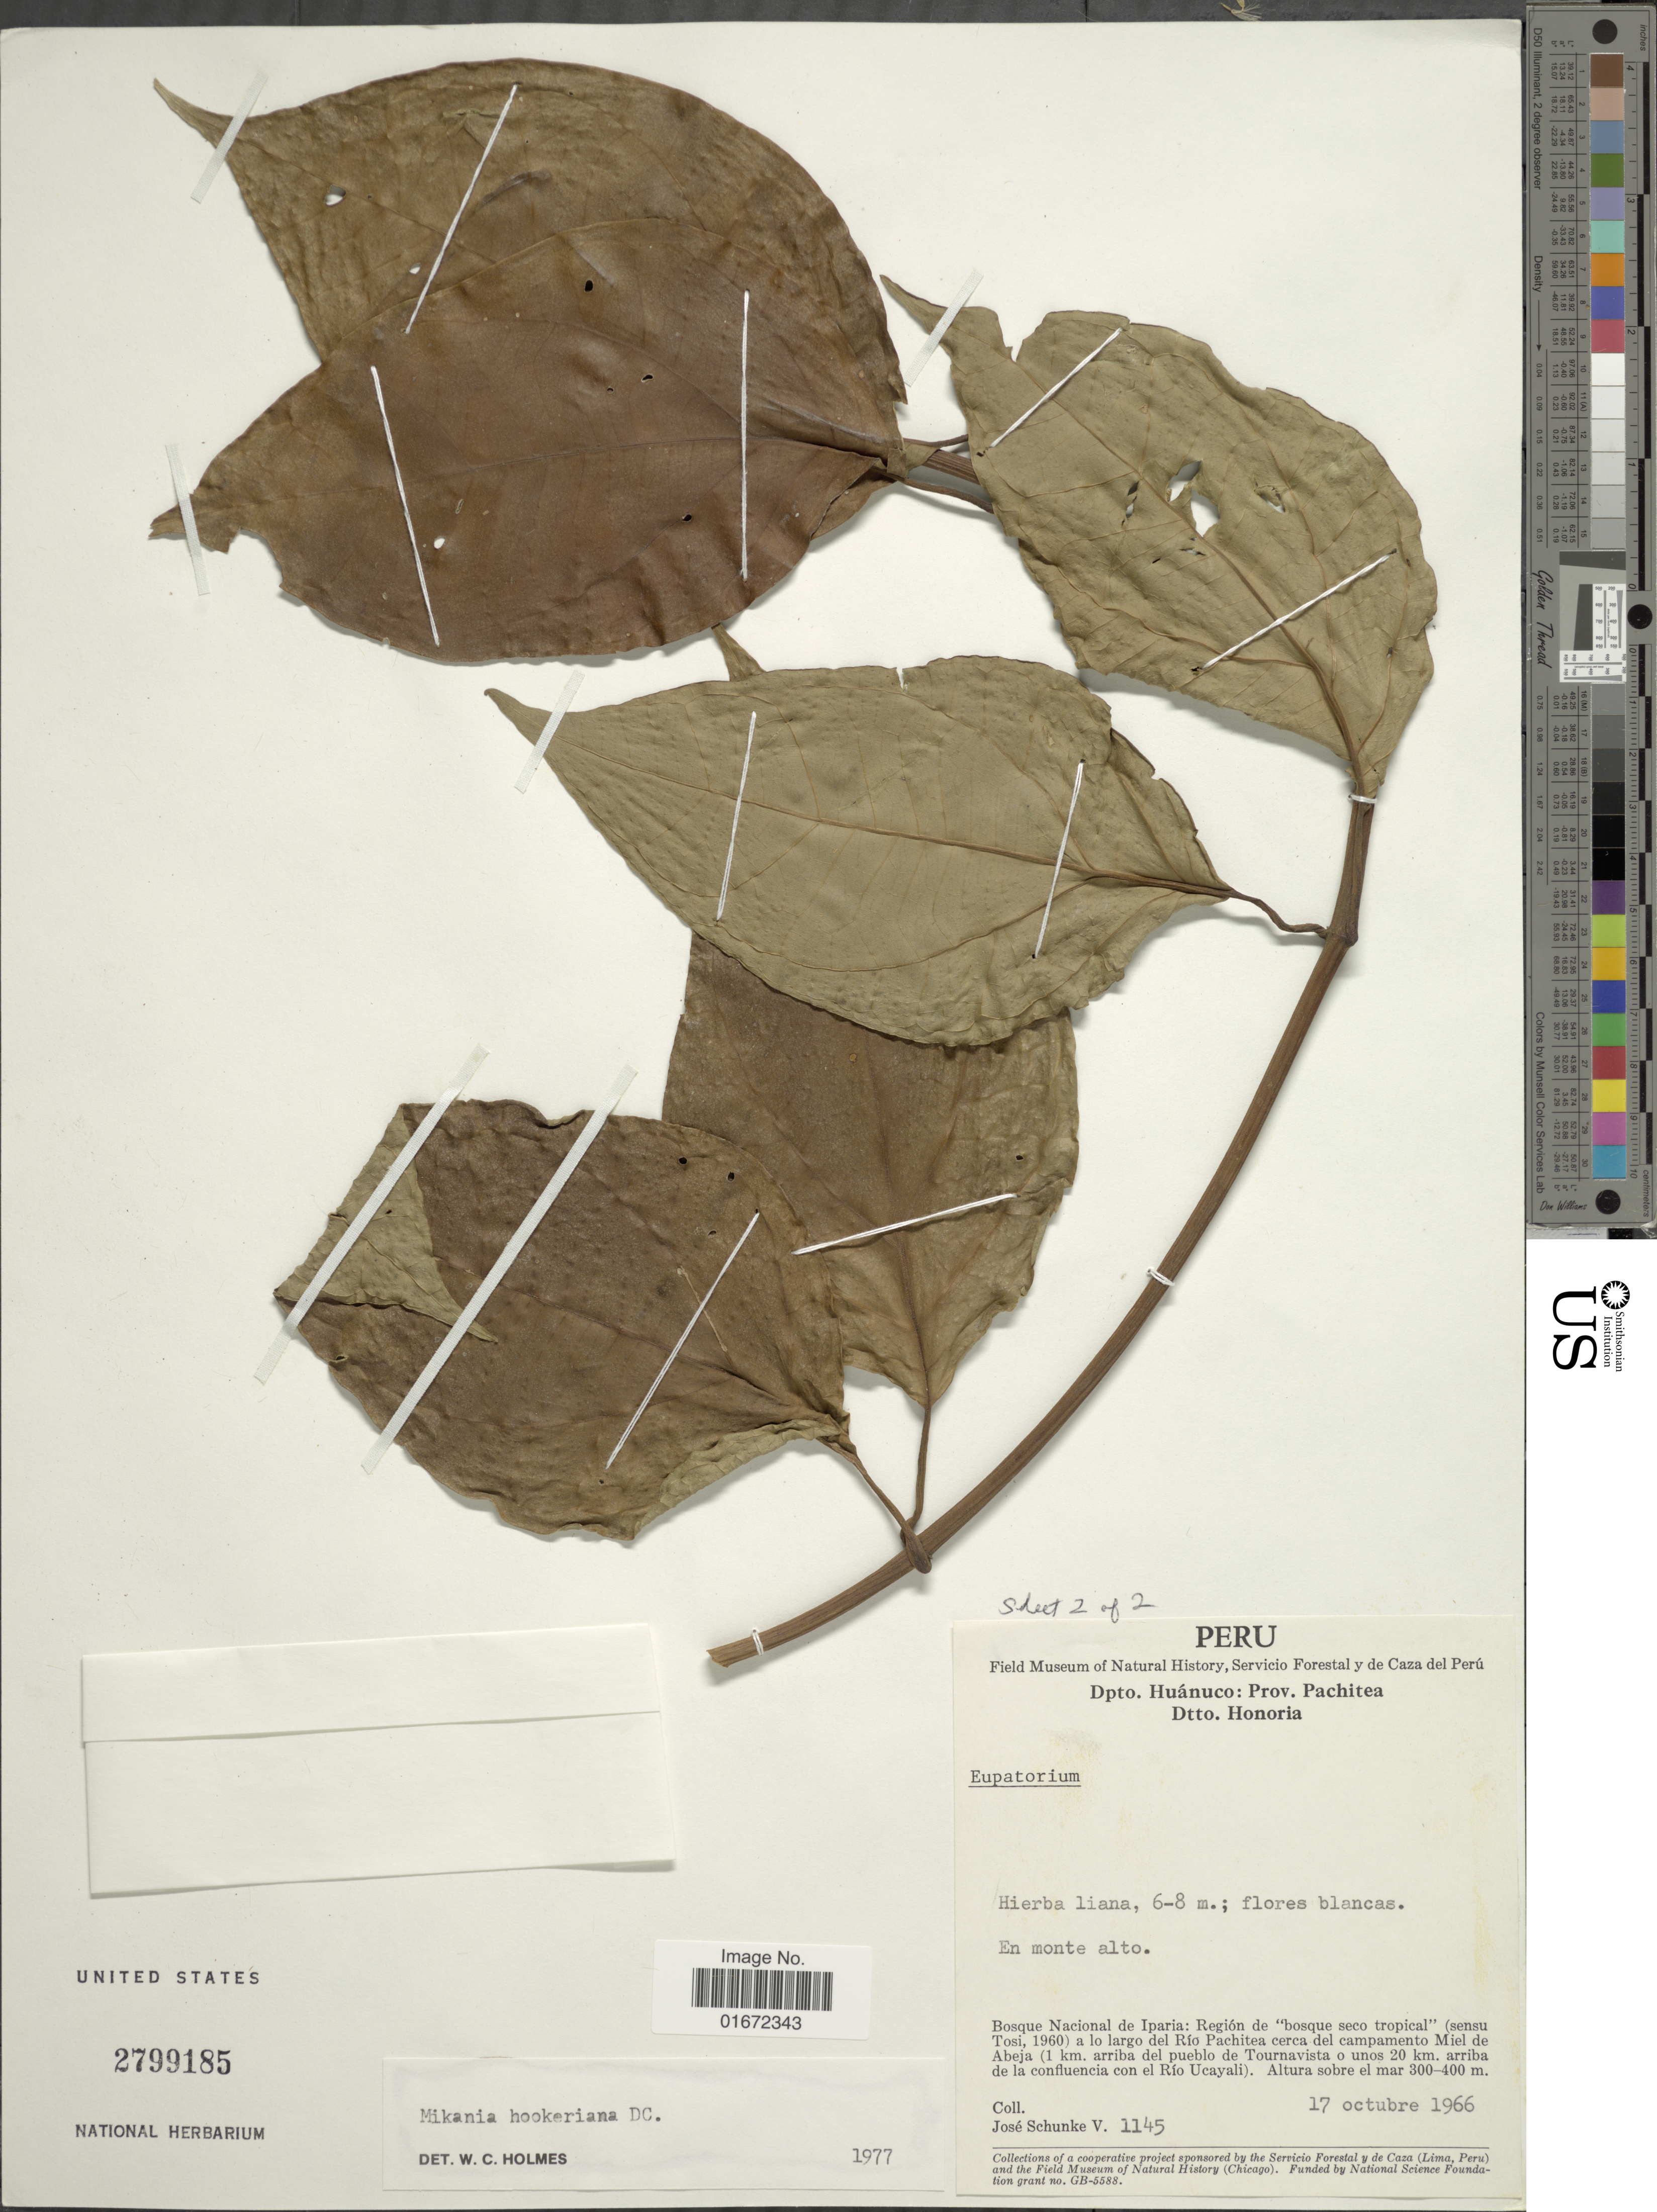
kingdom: Plantae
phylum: Tracheophyta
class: Magnoliopsida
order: Asterales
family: Asteraceae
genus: Mikania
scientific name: Mikania hookeriana var. platyphylla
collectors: J. Schunke Vigo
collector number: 1145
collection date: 1966-10-17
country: Peru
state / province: Huánuco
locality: Dpto. Huánuco: Prov. Pachitea. Dtto. Honoria. Bosque Nacional de Iparia: Región de "bosque seco tropical" (sensu Tosi, 1960) a lo largo del Río Pachitea cerca del campamento Miel de Abeja (1 km. arriba del pueblo de Tournavista o unos 20 km. arriba de la confluencia con el Río Ucayali)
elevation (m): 300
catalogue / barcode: US 2799185